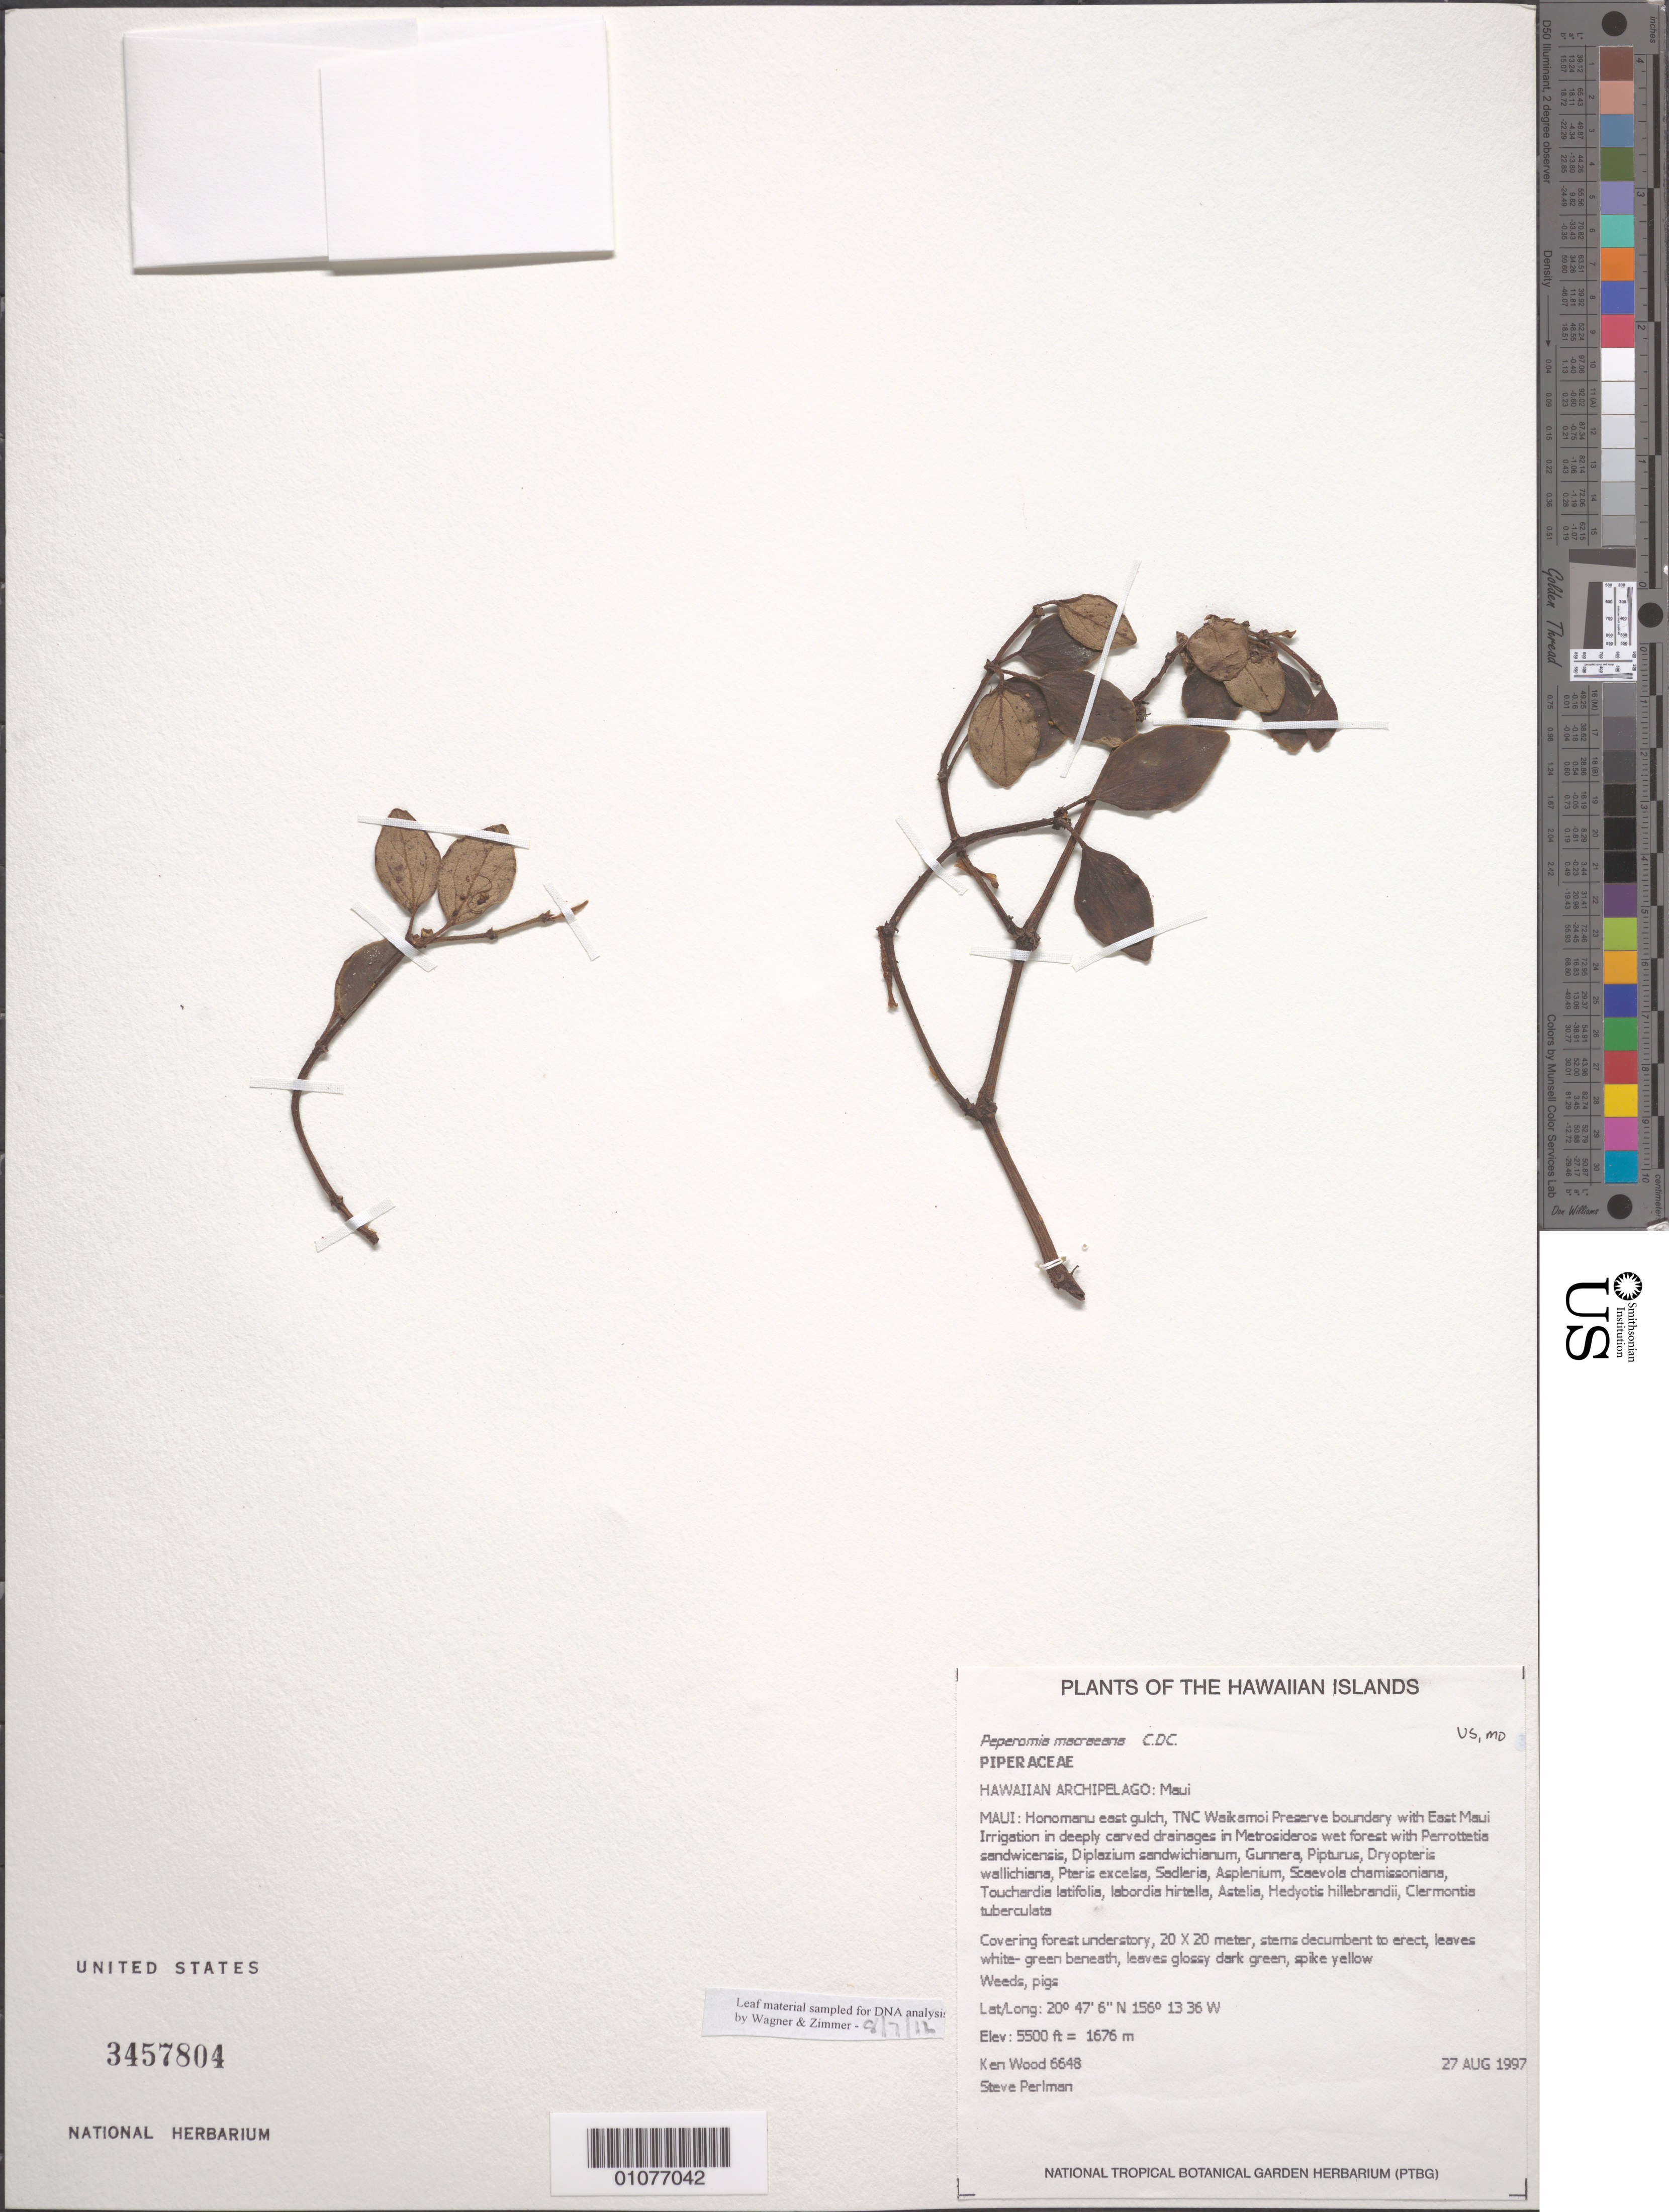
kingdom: Plantae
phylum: Tracheophyta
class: Magnoliopsida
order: Piperales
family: Piperaceae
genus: Peperomia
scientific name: Peperomia macraeana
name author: C. DC.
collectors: K. R. Wood & S. P. Perlman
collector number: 6648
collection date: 1997-08-27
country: United States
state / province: Hawaii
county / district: Maui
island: Maui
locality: Honomanu E gulch, TNC Waikamoi Preserve boundary w/ E Maui Irrigation in deeply carved drainages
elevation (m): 1676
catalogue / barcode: US 3457804